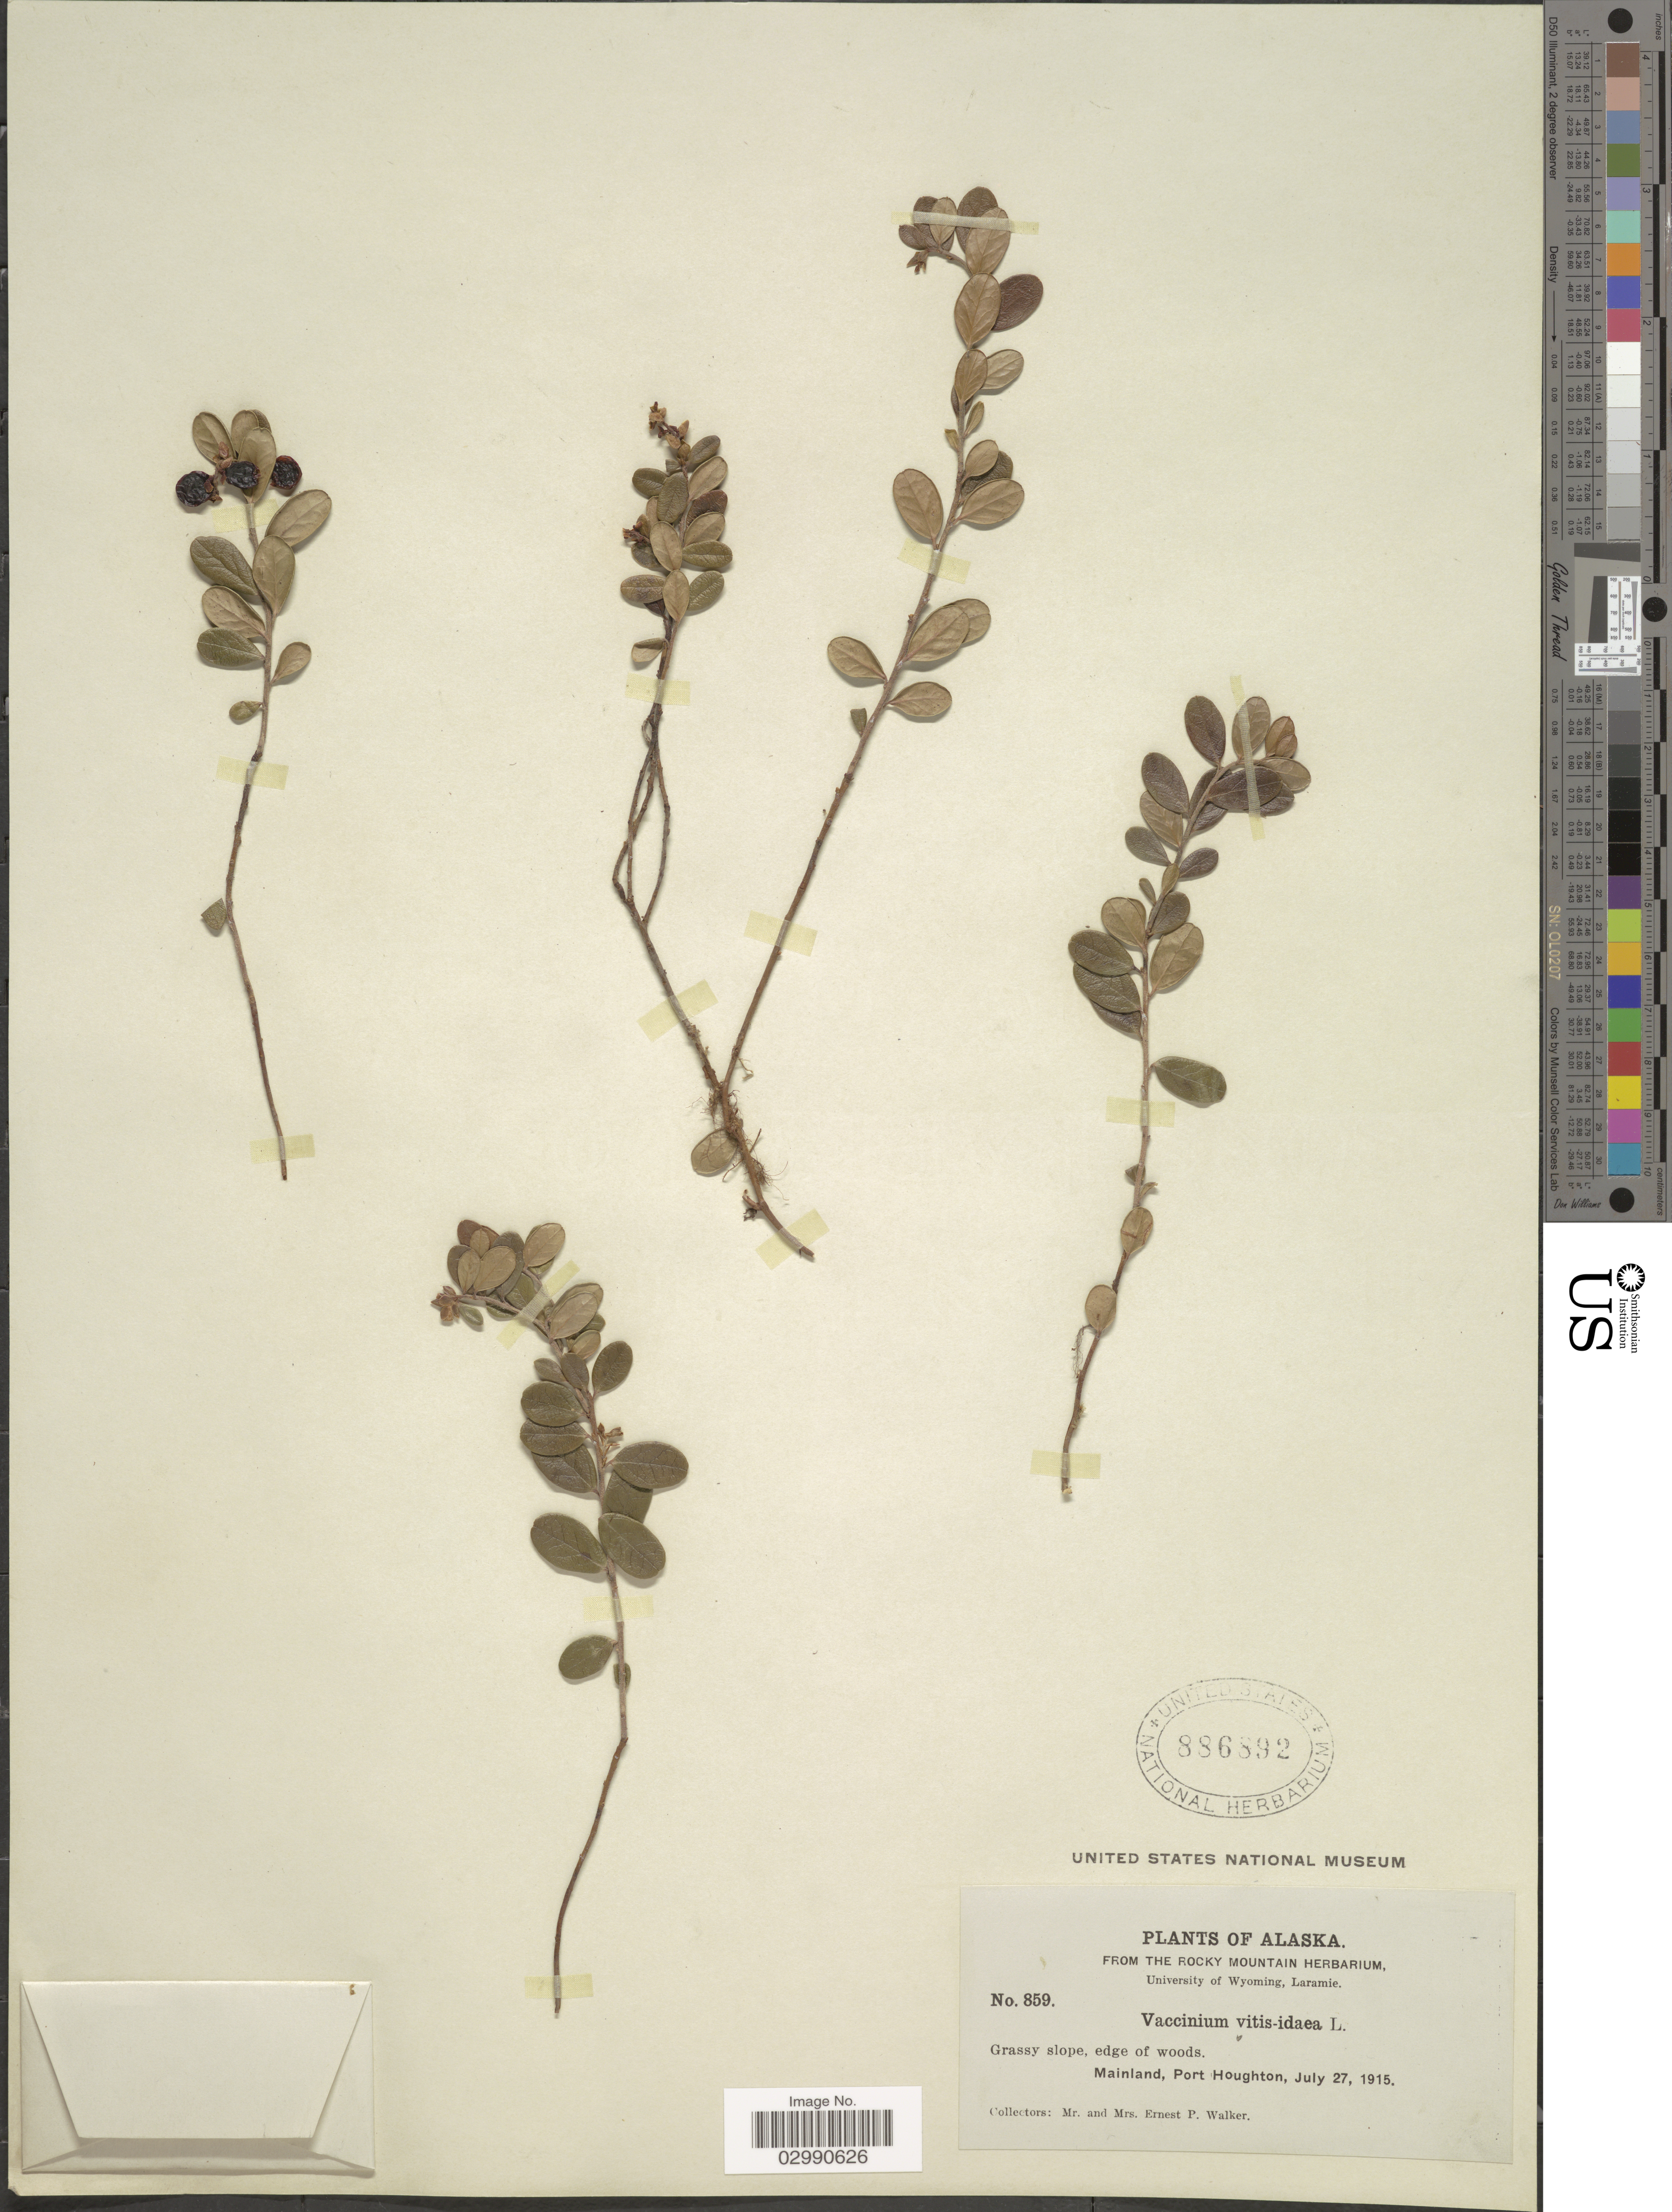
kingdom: Plantae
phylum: Tracheophyta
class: Magnoliopsida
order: Ericales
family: Ericaceae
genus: Vaccinium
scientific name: Vaccinium vitis-idaea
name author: L.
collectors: E. P. Walker & E. Walker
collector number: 859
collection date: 1915-07-27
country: United States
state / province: Alaska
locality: Mainland, Port Houghton.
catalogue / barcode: US 886892